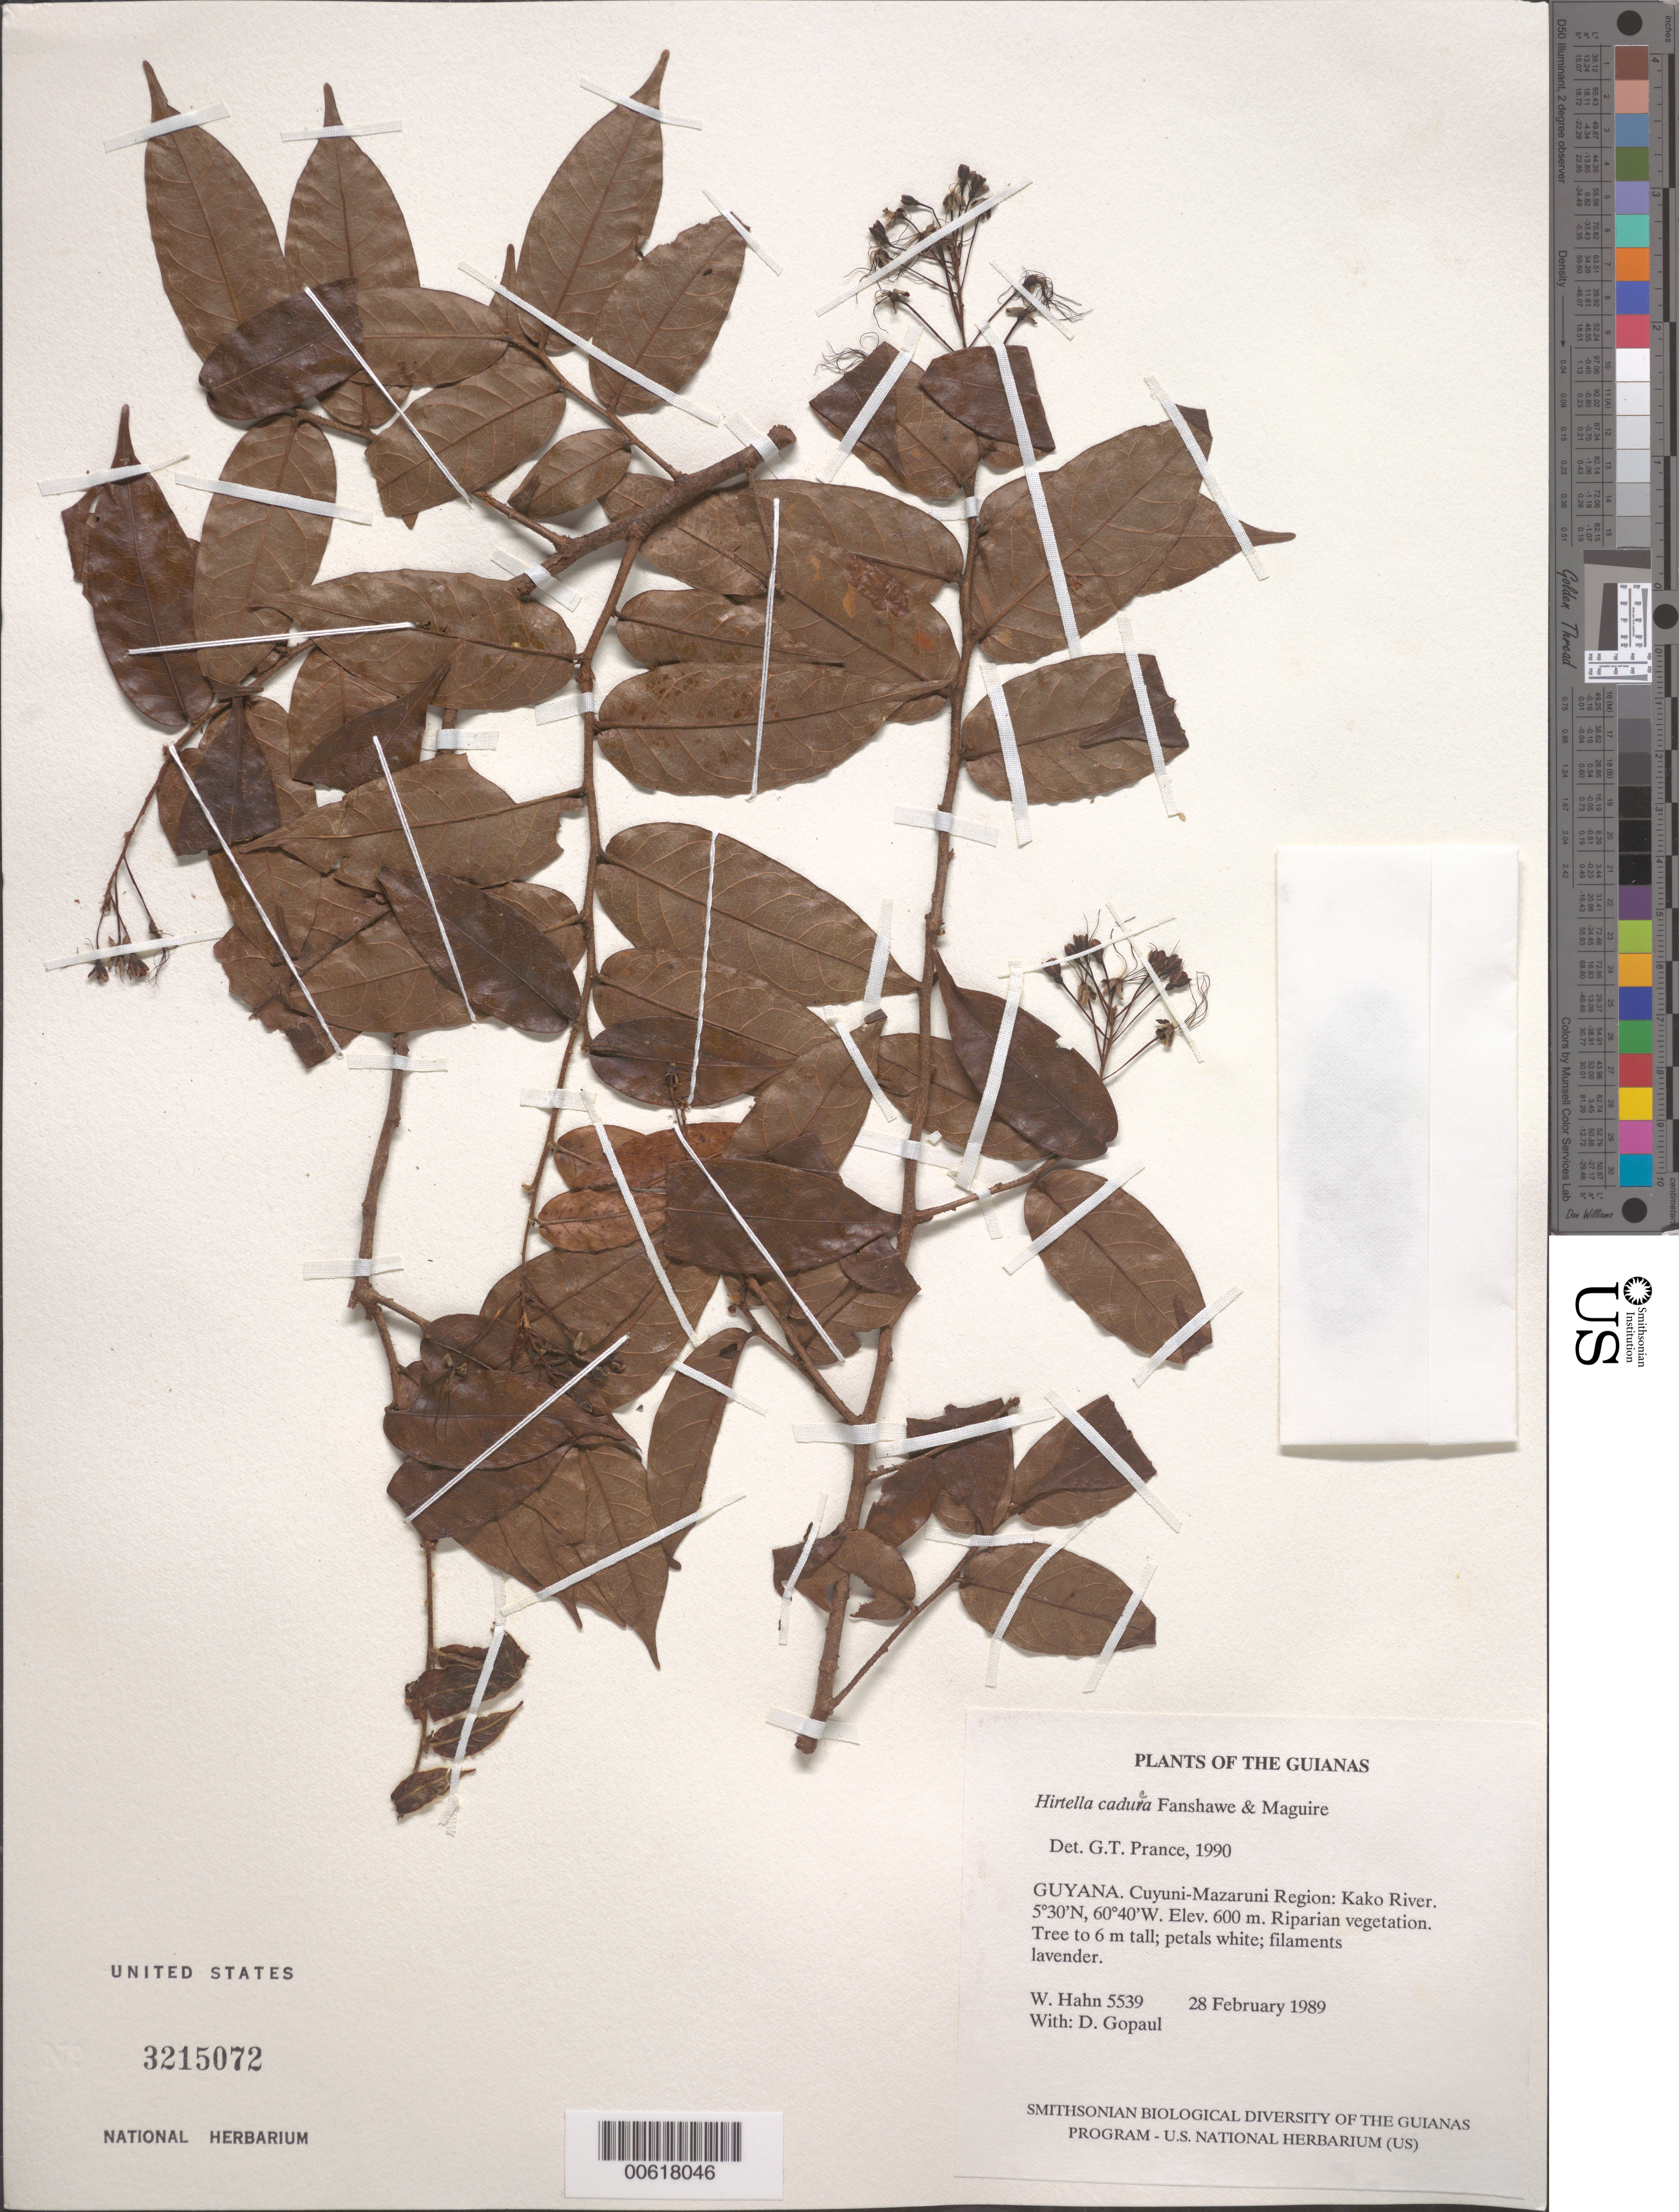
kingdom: Plantae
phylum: Tracheophyta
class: Magnoliopsida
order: Malpighiales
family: Chrysobalanaceae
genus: Hirtella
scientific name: Hirtella caduca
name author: Fanshawe & Maguire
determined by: Prance, G. T.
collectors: W. Hahn & D. Gopaul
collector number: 5539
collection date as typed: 28 February 1989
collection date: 1989-02-28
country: Guyana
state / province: Cuyuni-Mazaruni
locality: Kako River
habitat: Riparian vegetation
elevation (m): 600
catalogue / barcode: US 3215072